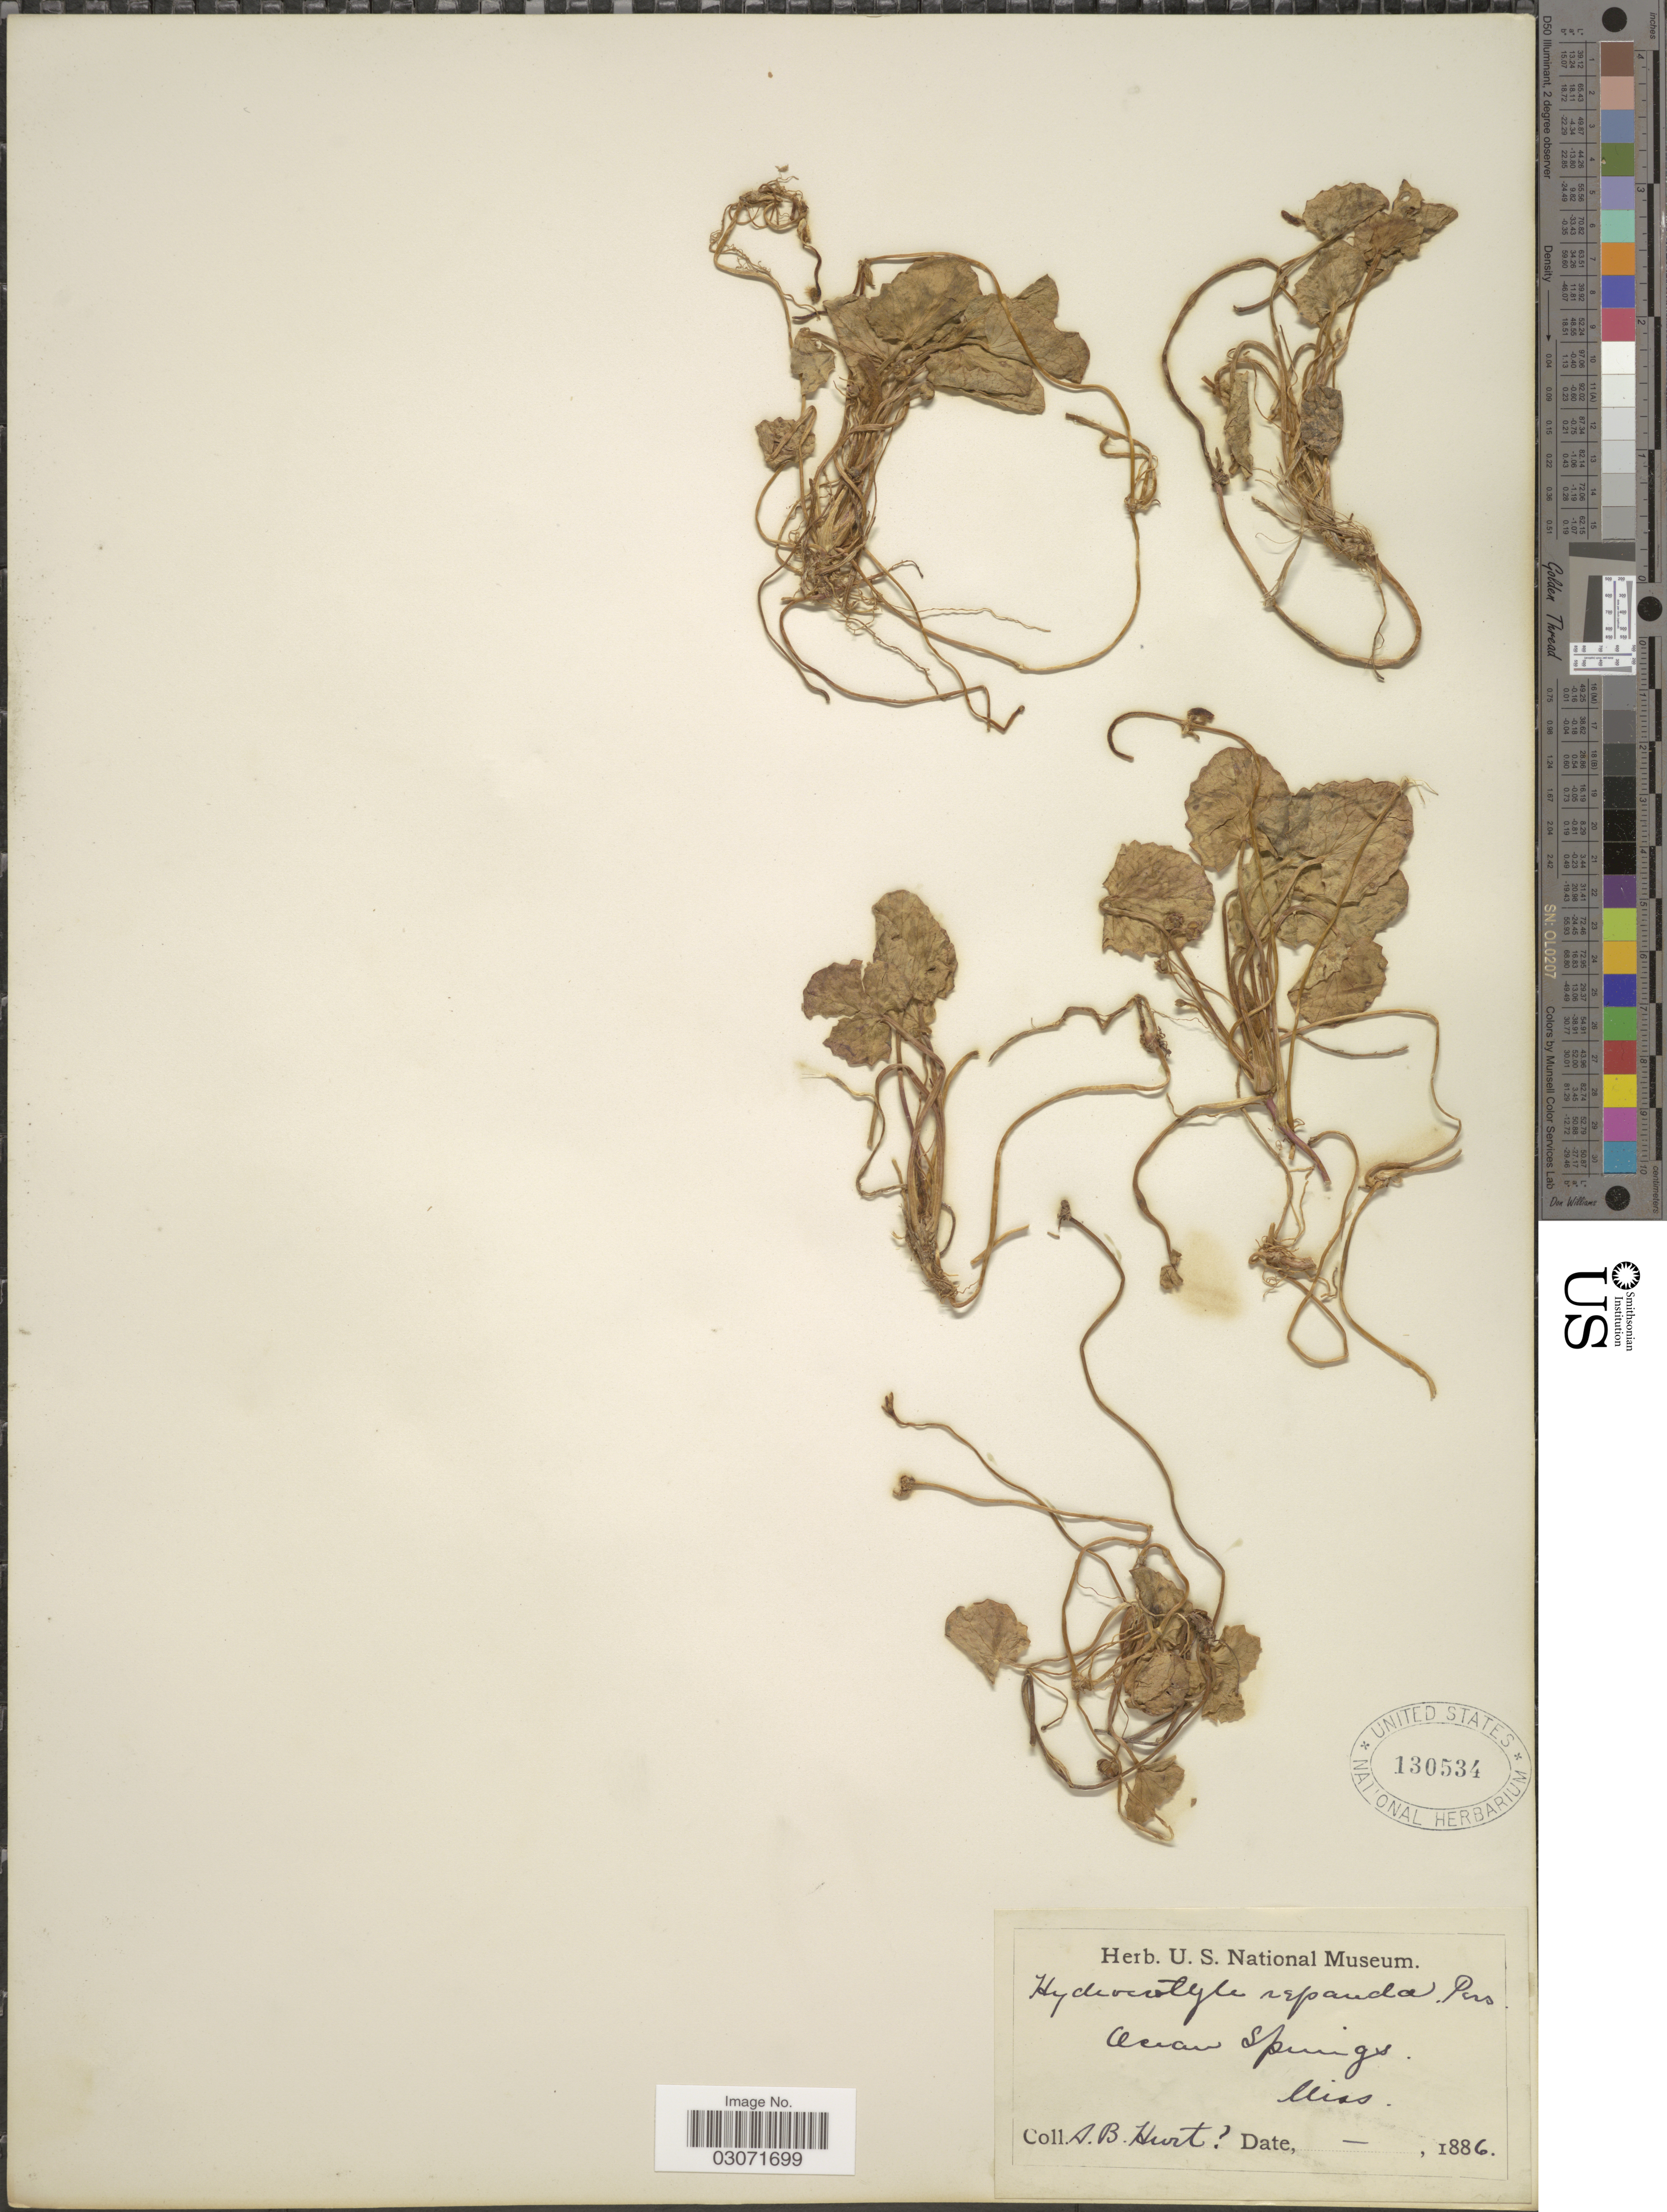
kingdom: Plantae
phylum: Tracheophyta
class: Magnoliopsida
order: Apiales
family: Apiaceae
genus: Centella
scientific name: Centella asiatica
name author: (L.) Urb.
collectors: A. Hurt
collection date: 1886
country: United States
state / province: Mississippi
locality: Ocean Springs. Miss.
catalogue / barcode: US 130534